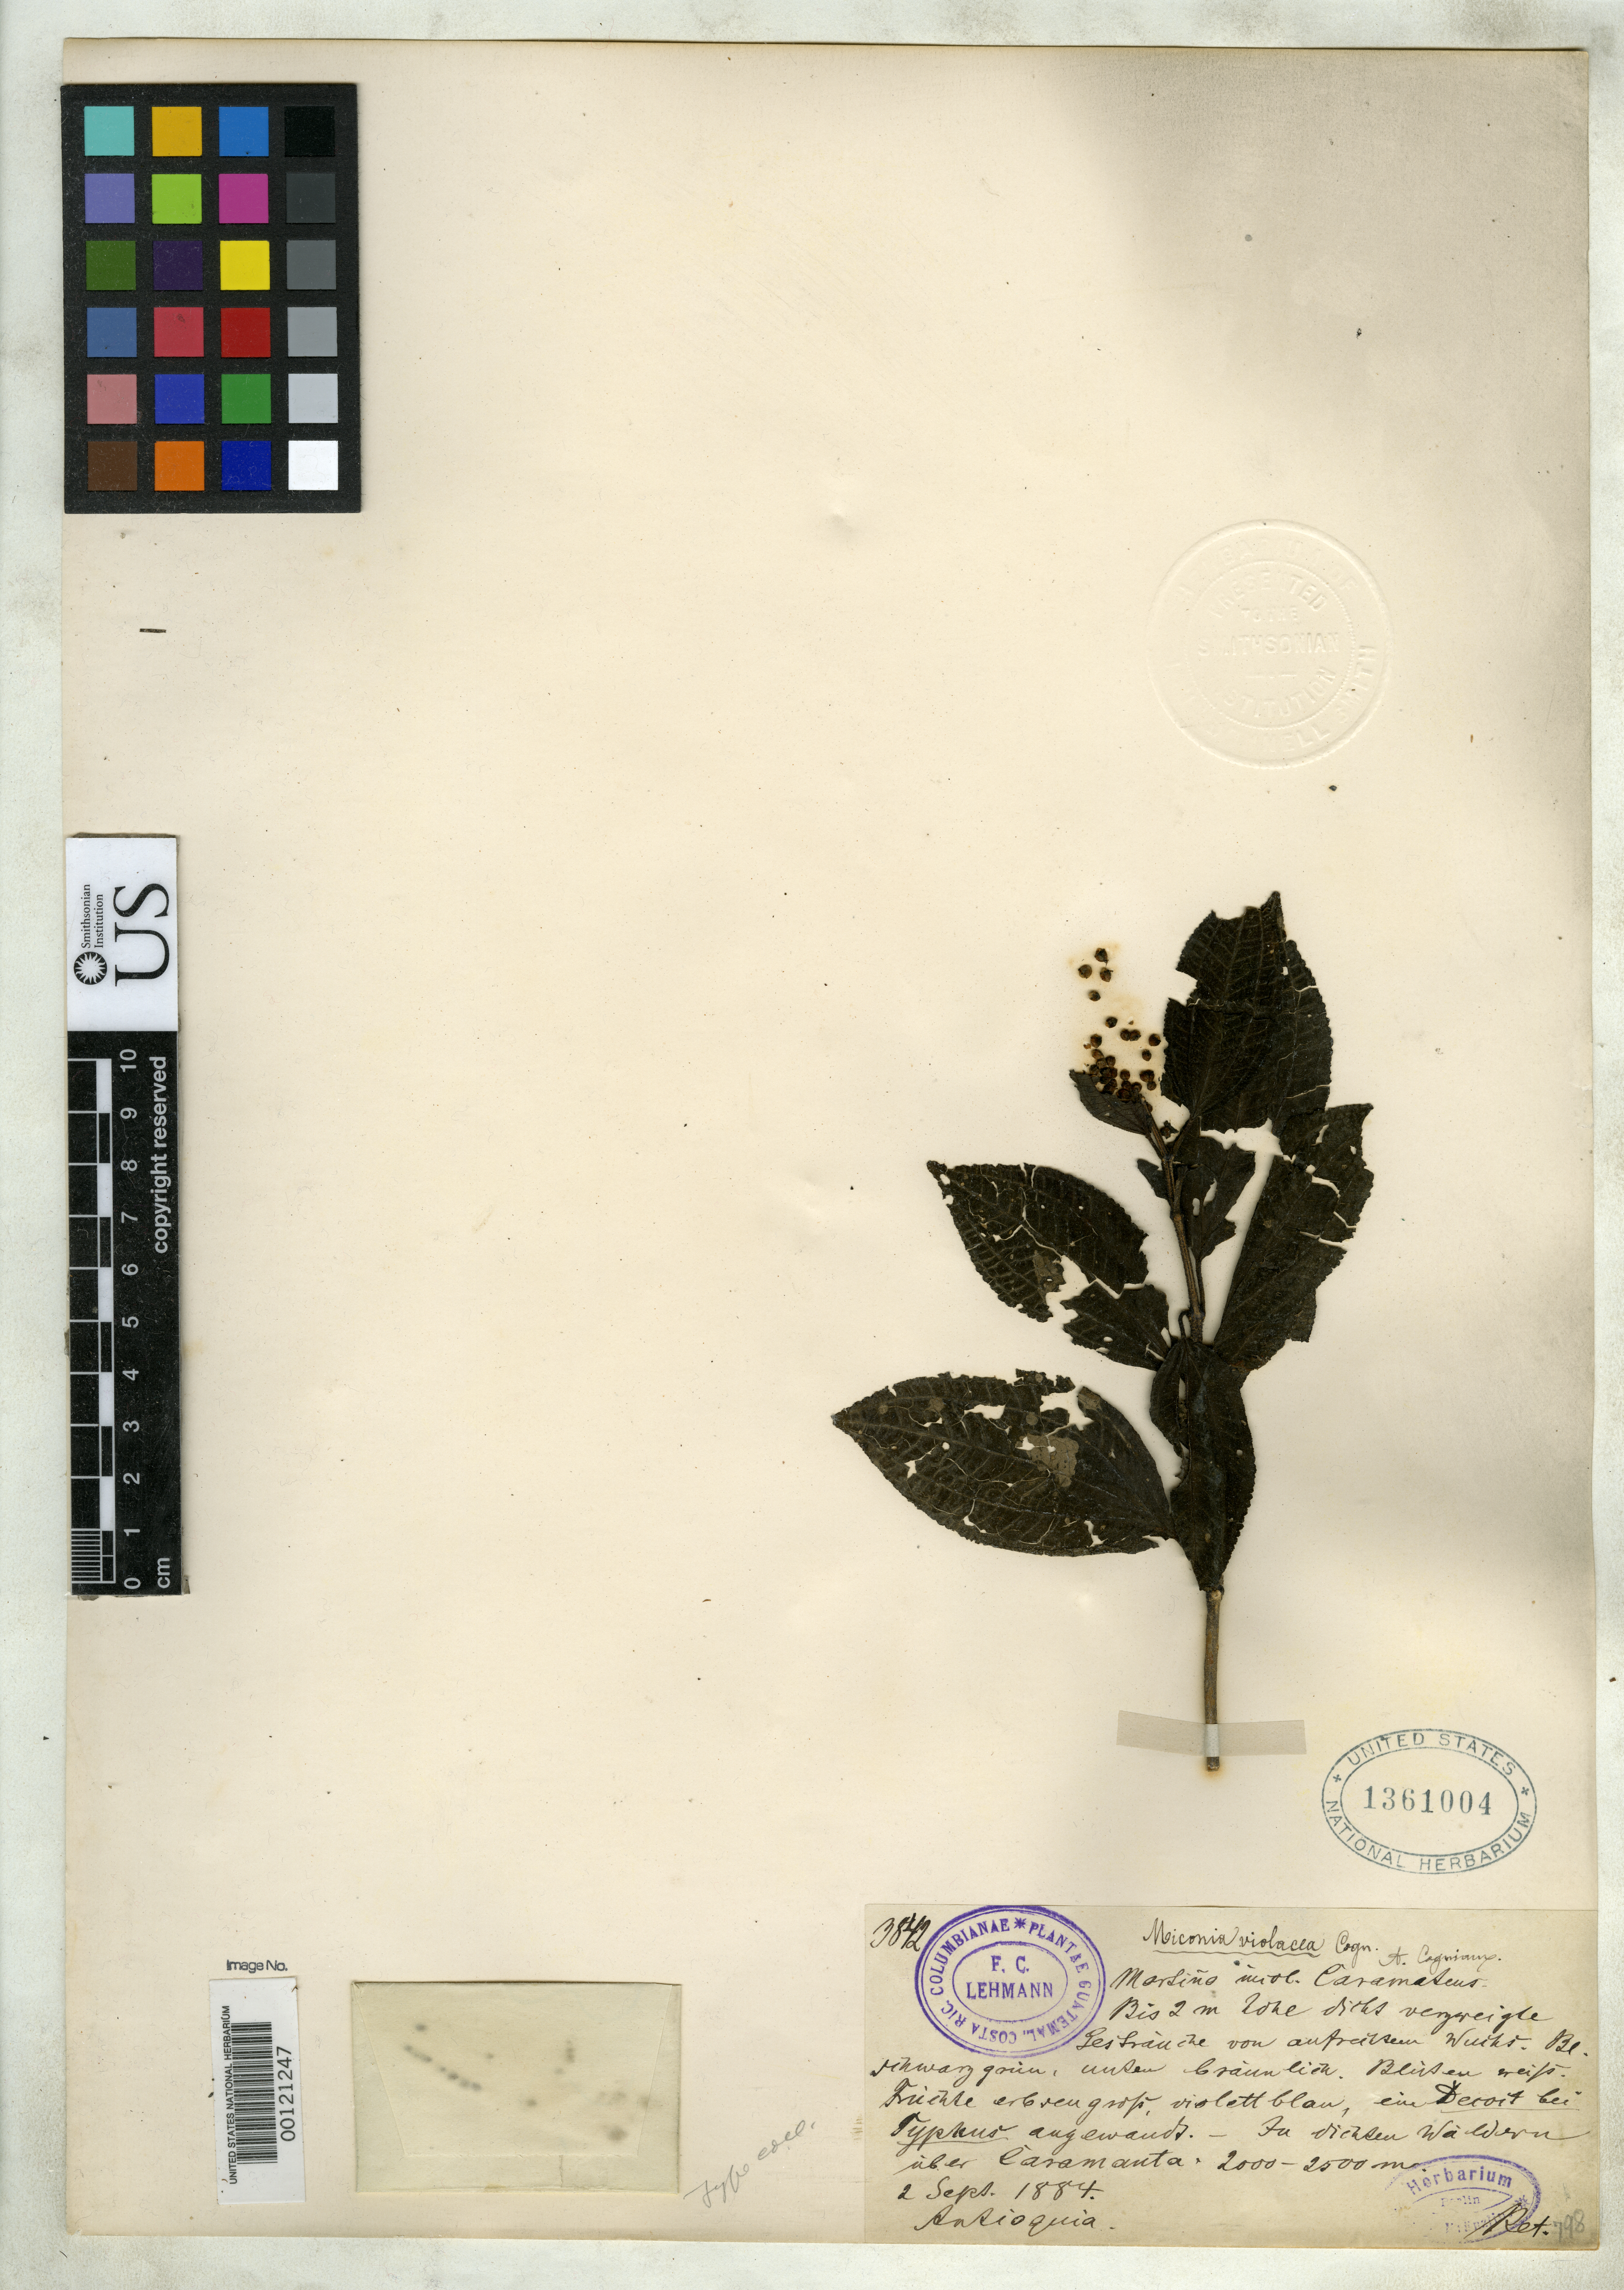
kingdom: Plantae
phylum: Tracheophyta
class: Magnoliopsida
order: Myrtales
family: Melastomataceae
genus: Miconia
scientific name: Miconia violacea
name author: Cogn.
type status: Isotype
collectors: F. C. Lehmann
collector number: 3842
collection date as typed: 02 Sep 1884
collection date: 1884-09-02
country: Colombia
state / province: Antioquia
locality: Above Caramanta.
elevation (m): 2000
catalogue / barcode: US 1361004